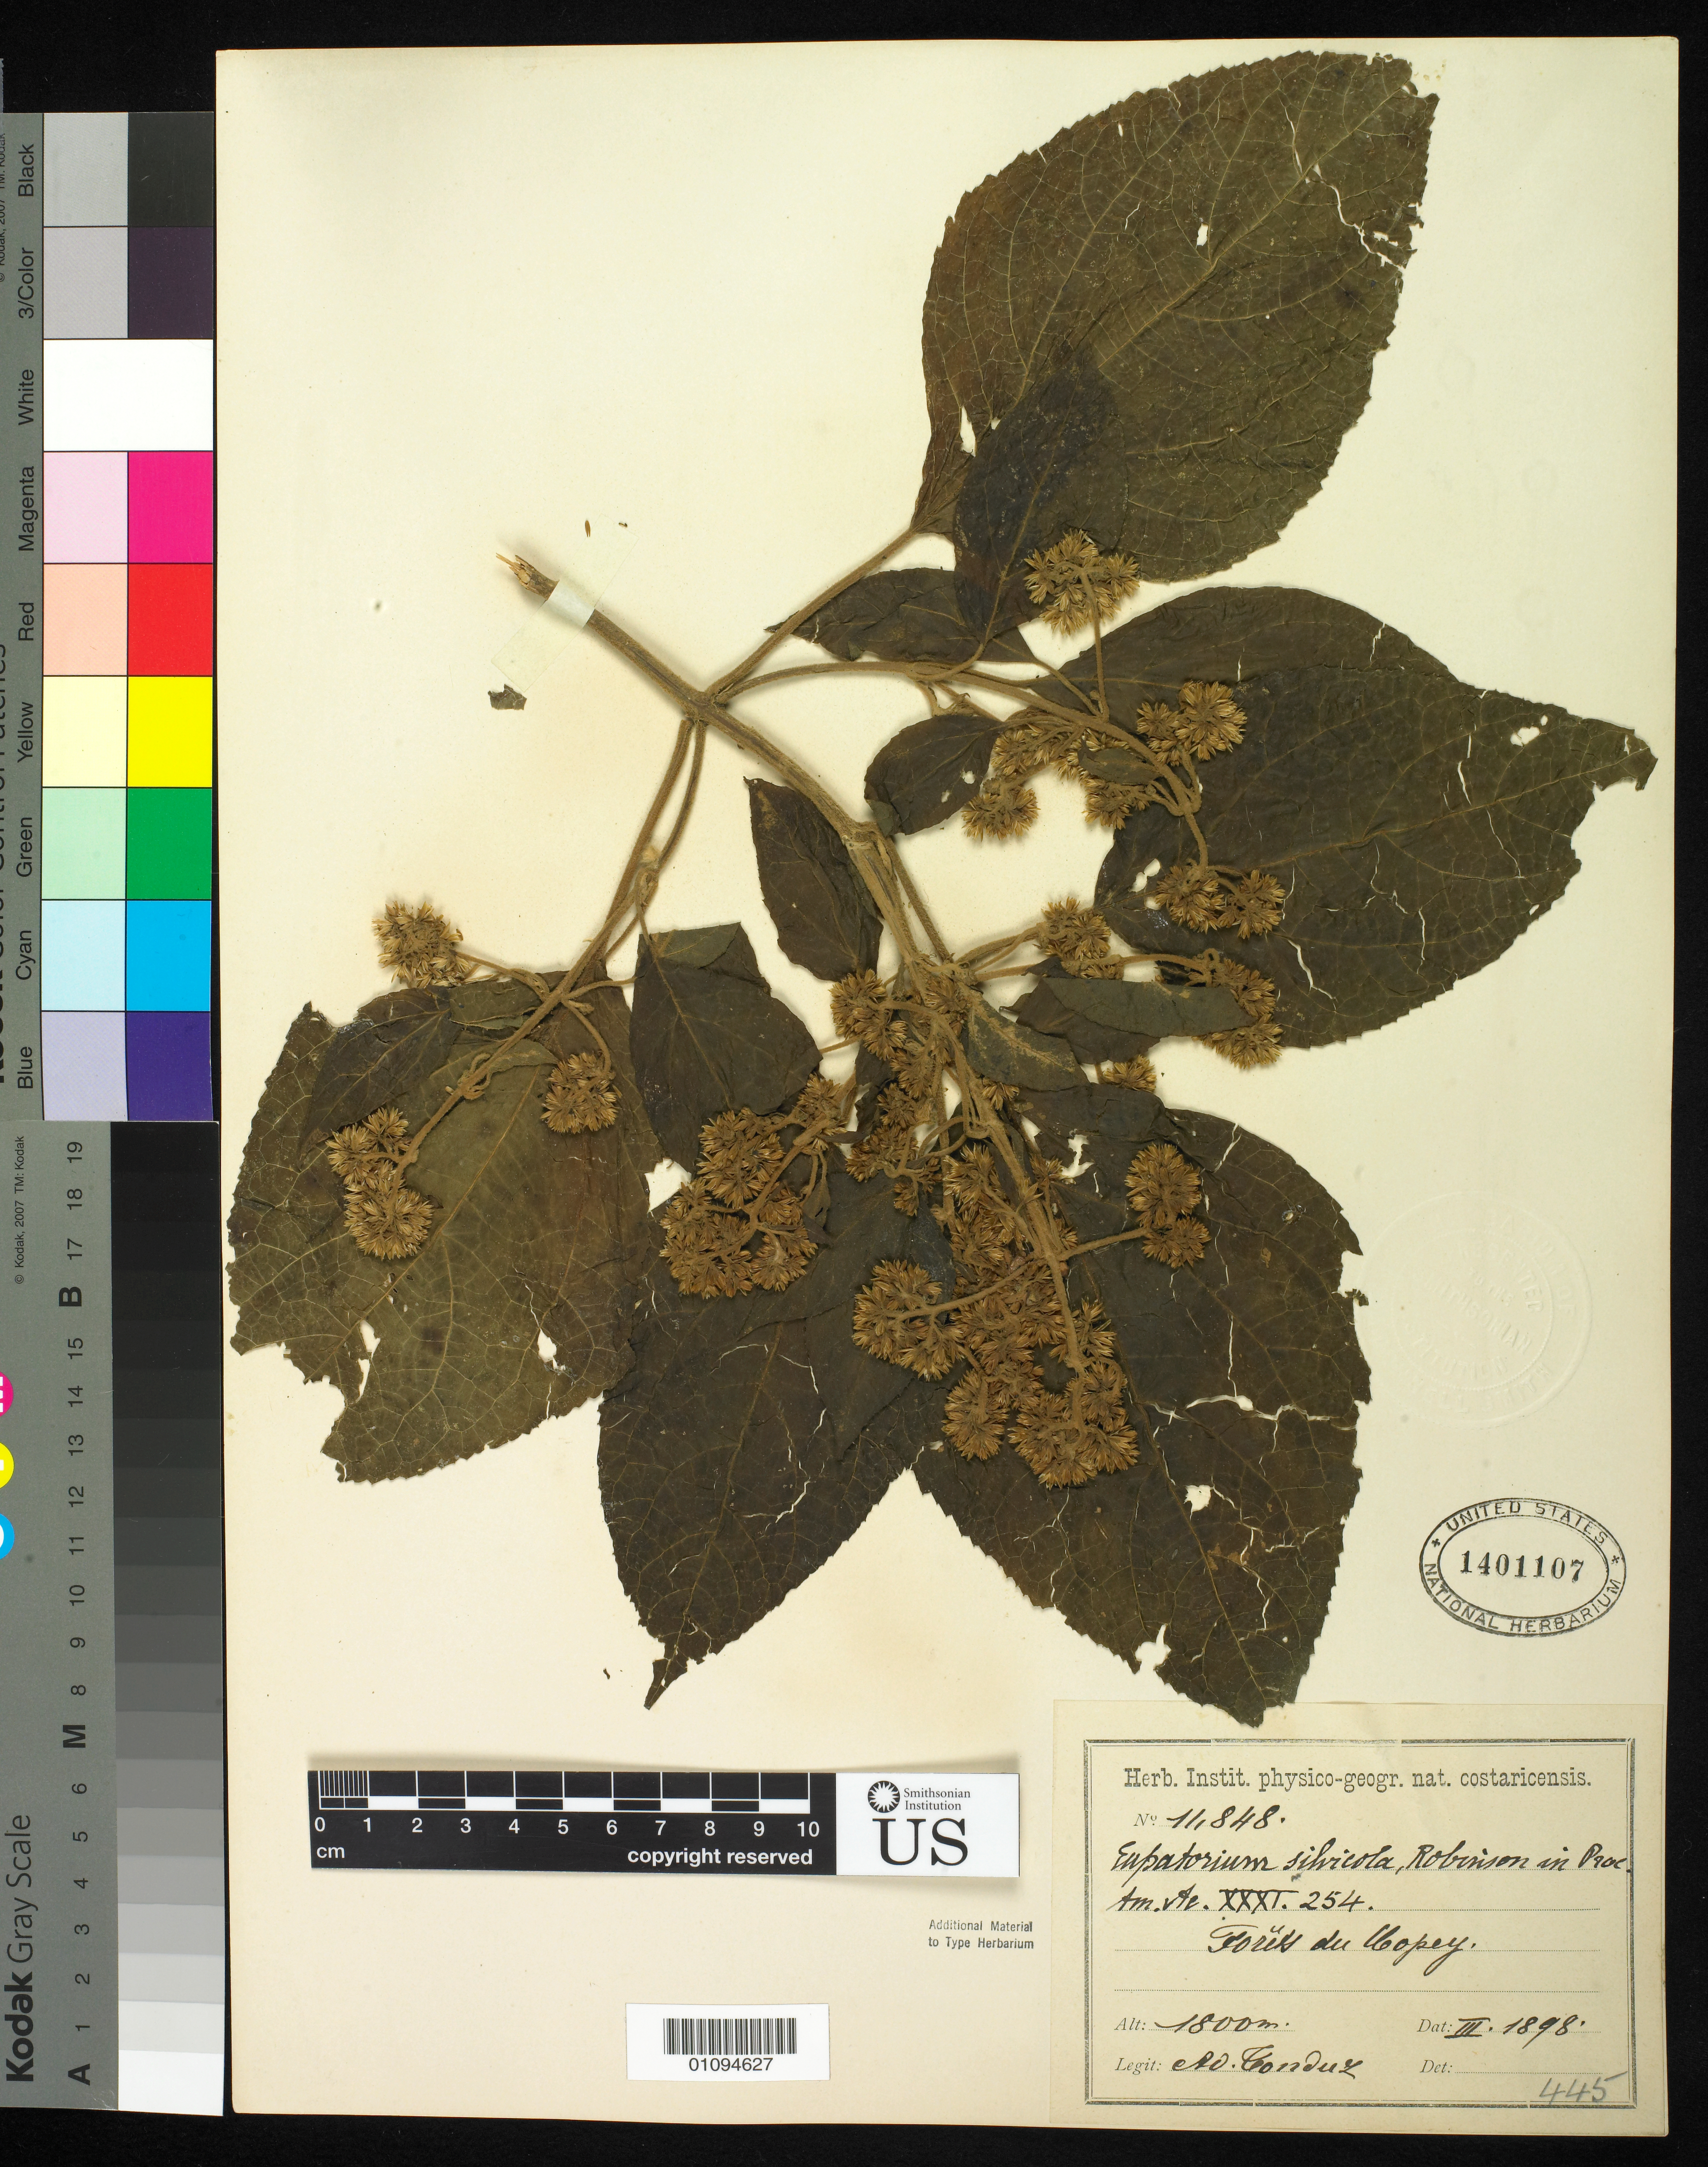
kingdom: Plantae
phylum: Tracheophyta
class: Magnoliopsida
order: Asterales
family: Asteraceae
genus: Eupatorium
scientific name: Eupatorium silvicola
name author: B.L. Rob.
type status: Syntype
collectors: A. Tonduz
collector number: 11848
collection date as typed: Mar 1898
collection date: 1898-03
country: Costa Rica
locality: Forets de Copey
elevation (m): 1800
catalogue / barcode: US 1401107